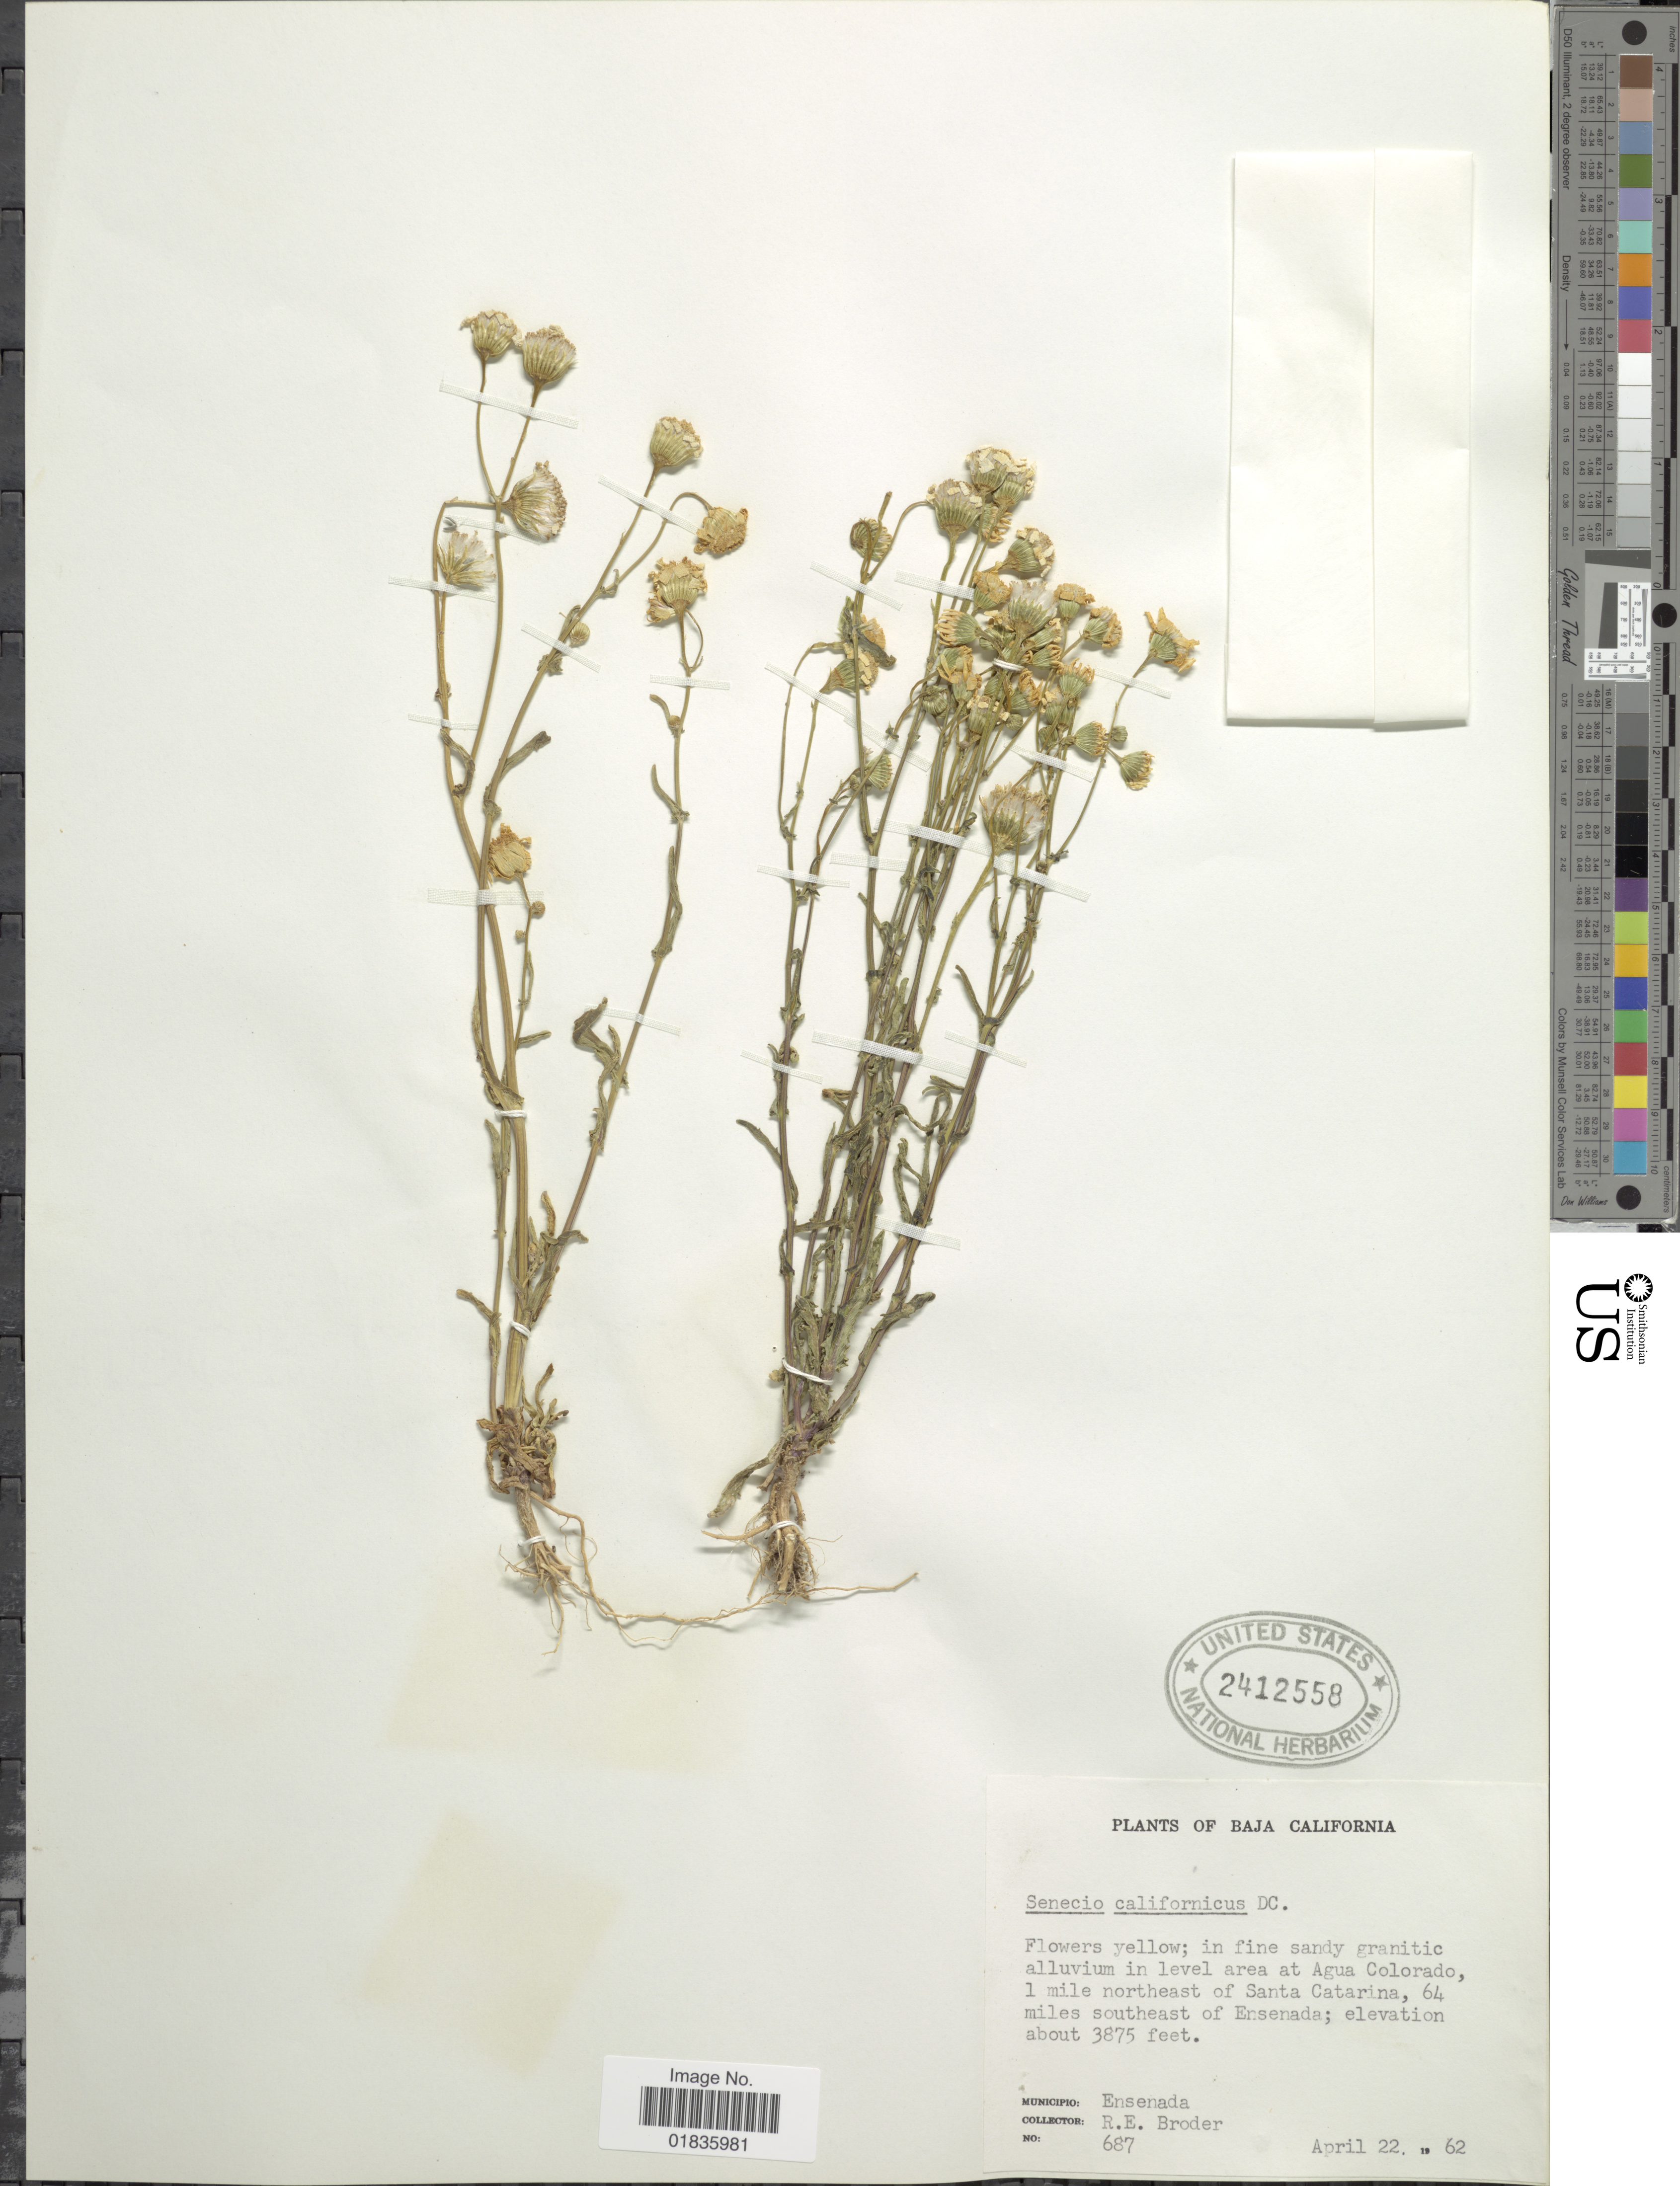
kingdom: Plantae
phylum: Tracheophyta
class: Magnoliopsida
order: Asterales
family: Asteraceae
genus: Senecio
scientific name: Senecio californicus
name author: DC.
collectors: R. Broder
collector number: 687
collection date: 1962-04-22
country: Mexico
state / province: Baja California Norte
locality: In level area at Agua Colorado, 1 mile northeast of Santa Catarina, 64 miles southeast of Ensenada.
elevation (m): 1181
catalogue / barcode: US 2412558